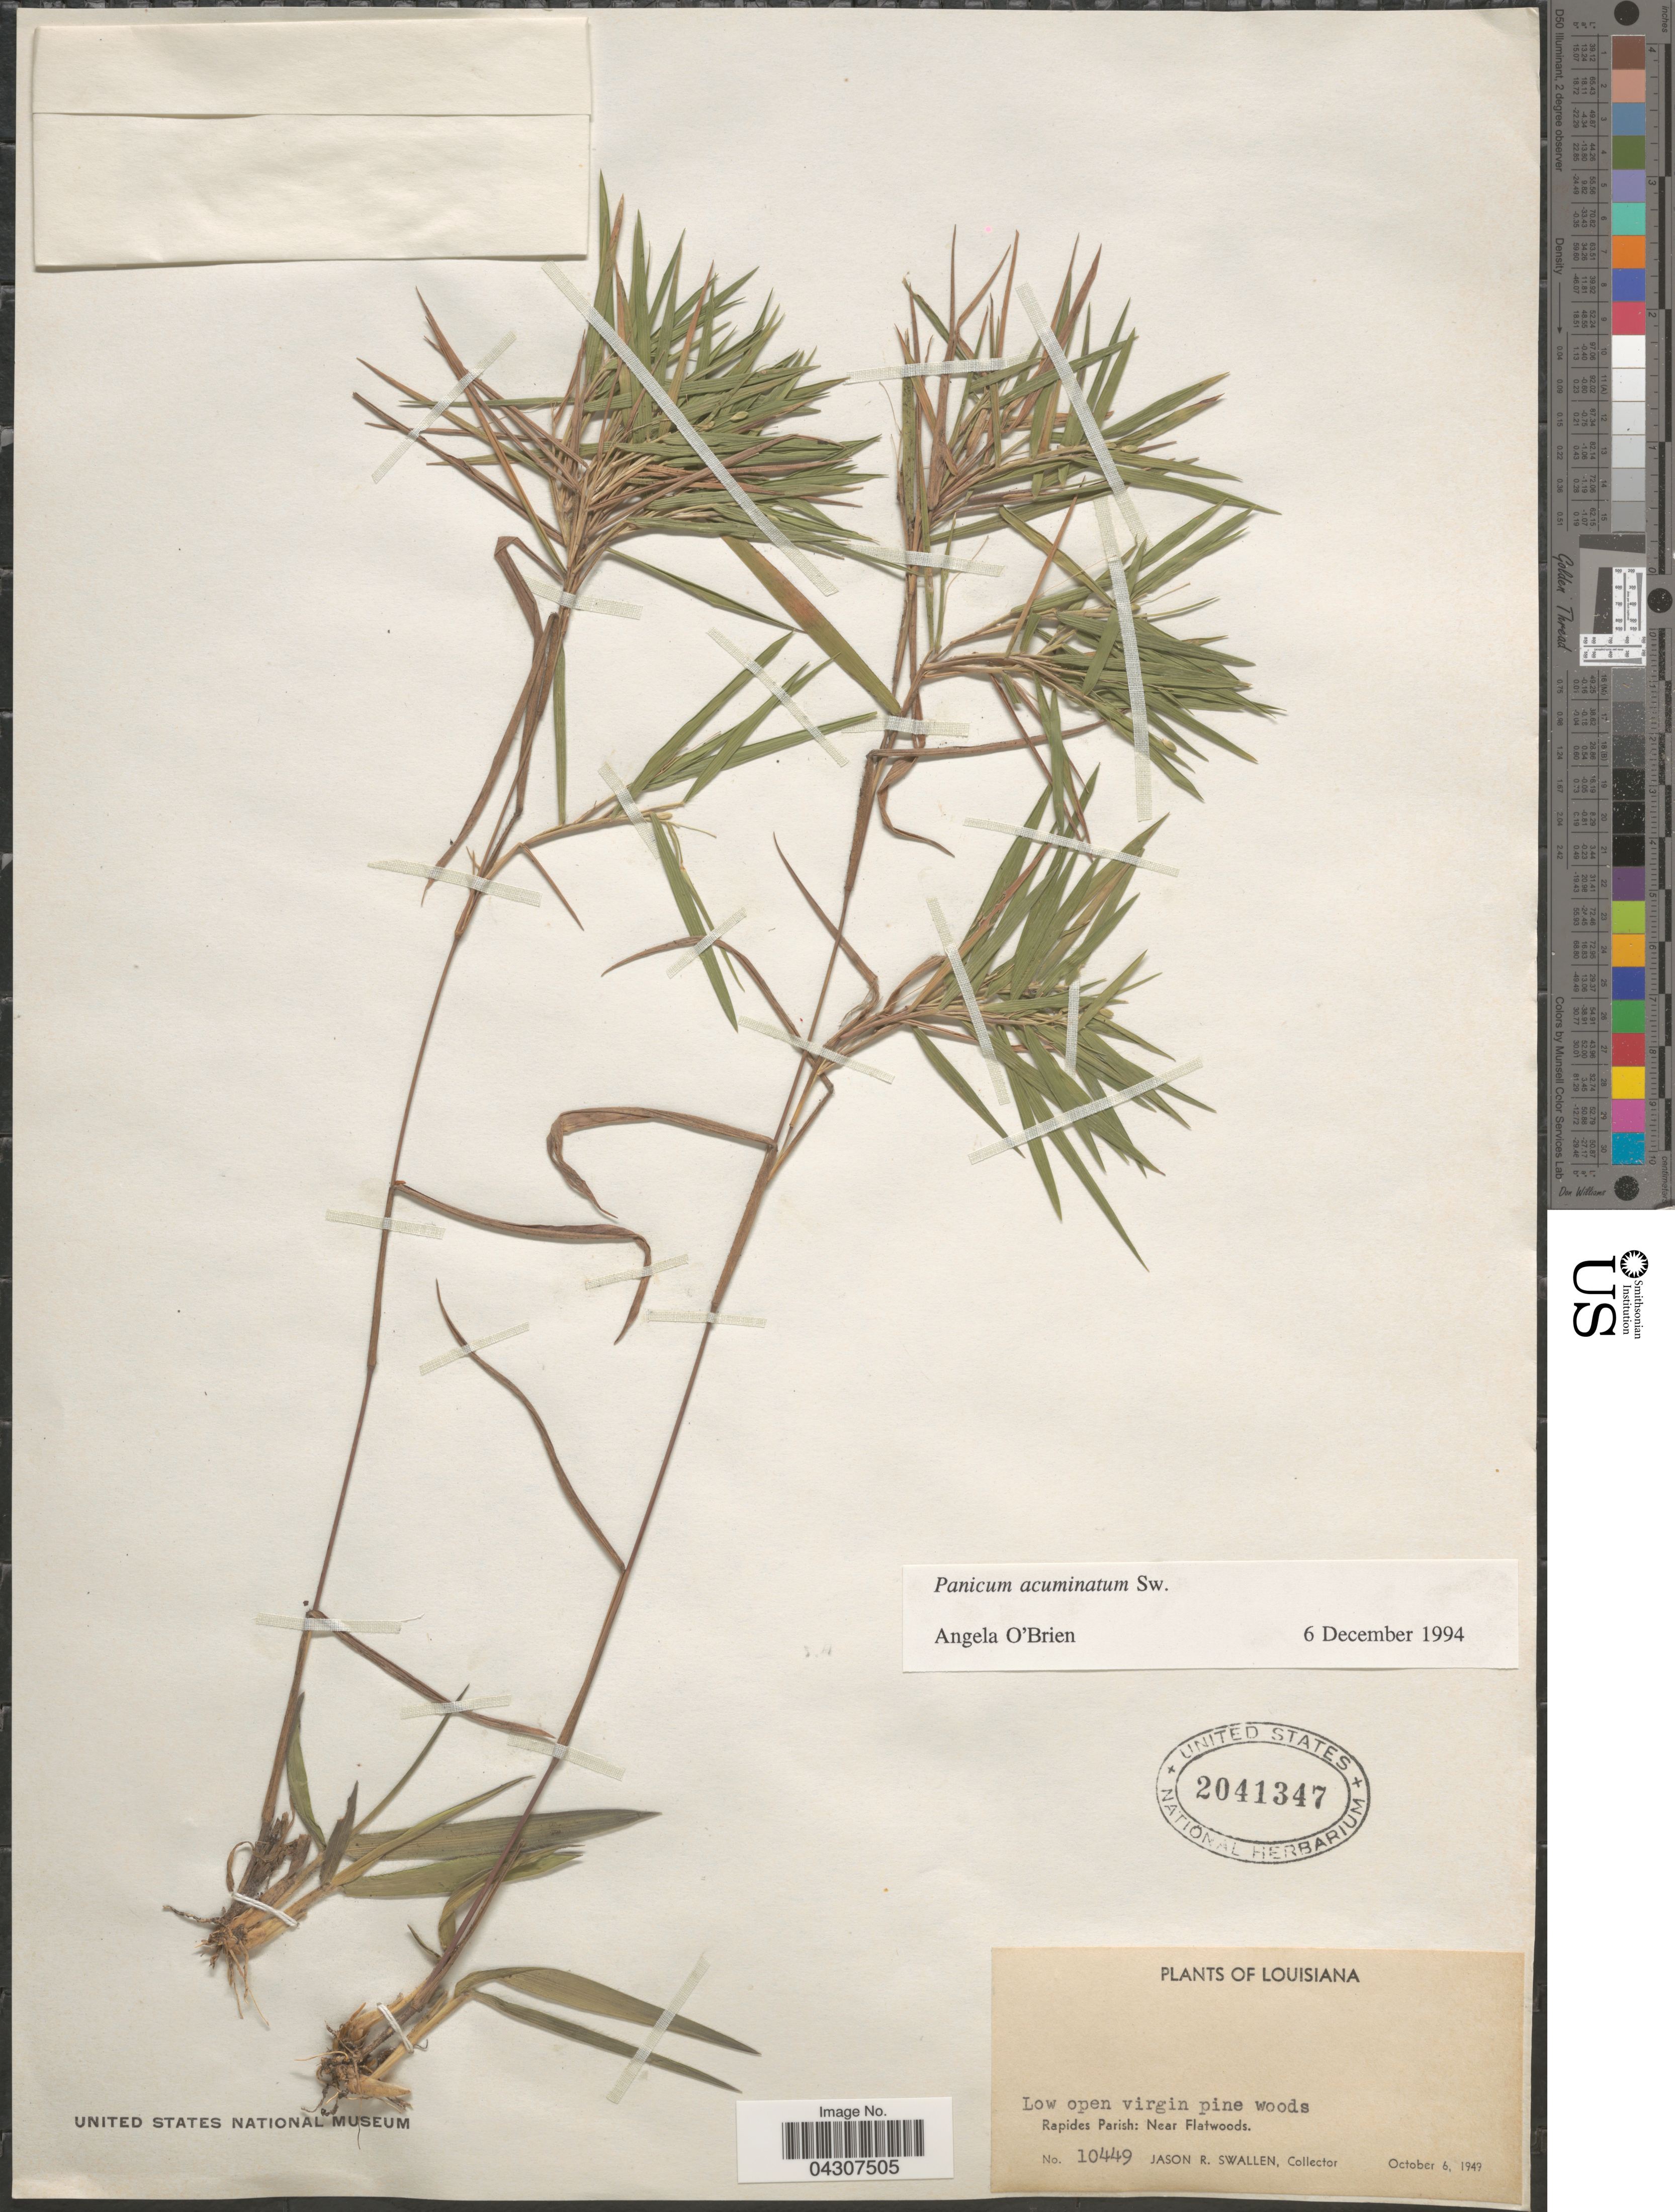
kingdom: Plantae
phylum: Tracheophyta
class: Liliopsida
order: Poales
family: Poaceae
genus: Panicum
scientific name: Panicum acuminatum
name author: Sw.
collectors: J. R. Swallen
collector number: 10449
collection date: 1949-10-06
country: United States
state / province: Louisiana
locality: Low open virgin pine woods. Rapides Parish: Near Flatwoods.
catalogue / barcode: US 2041347